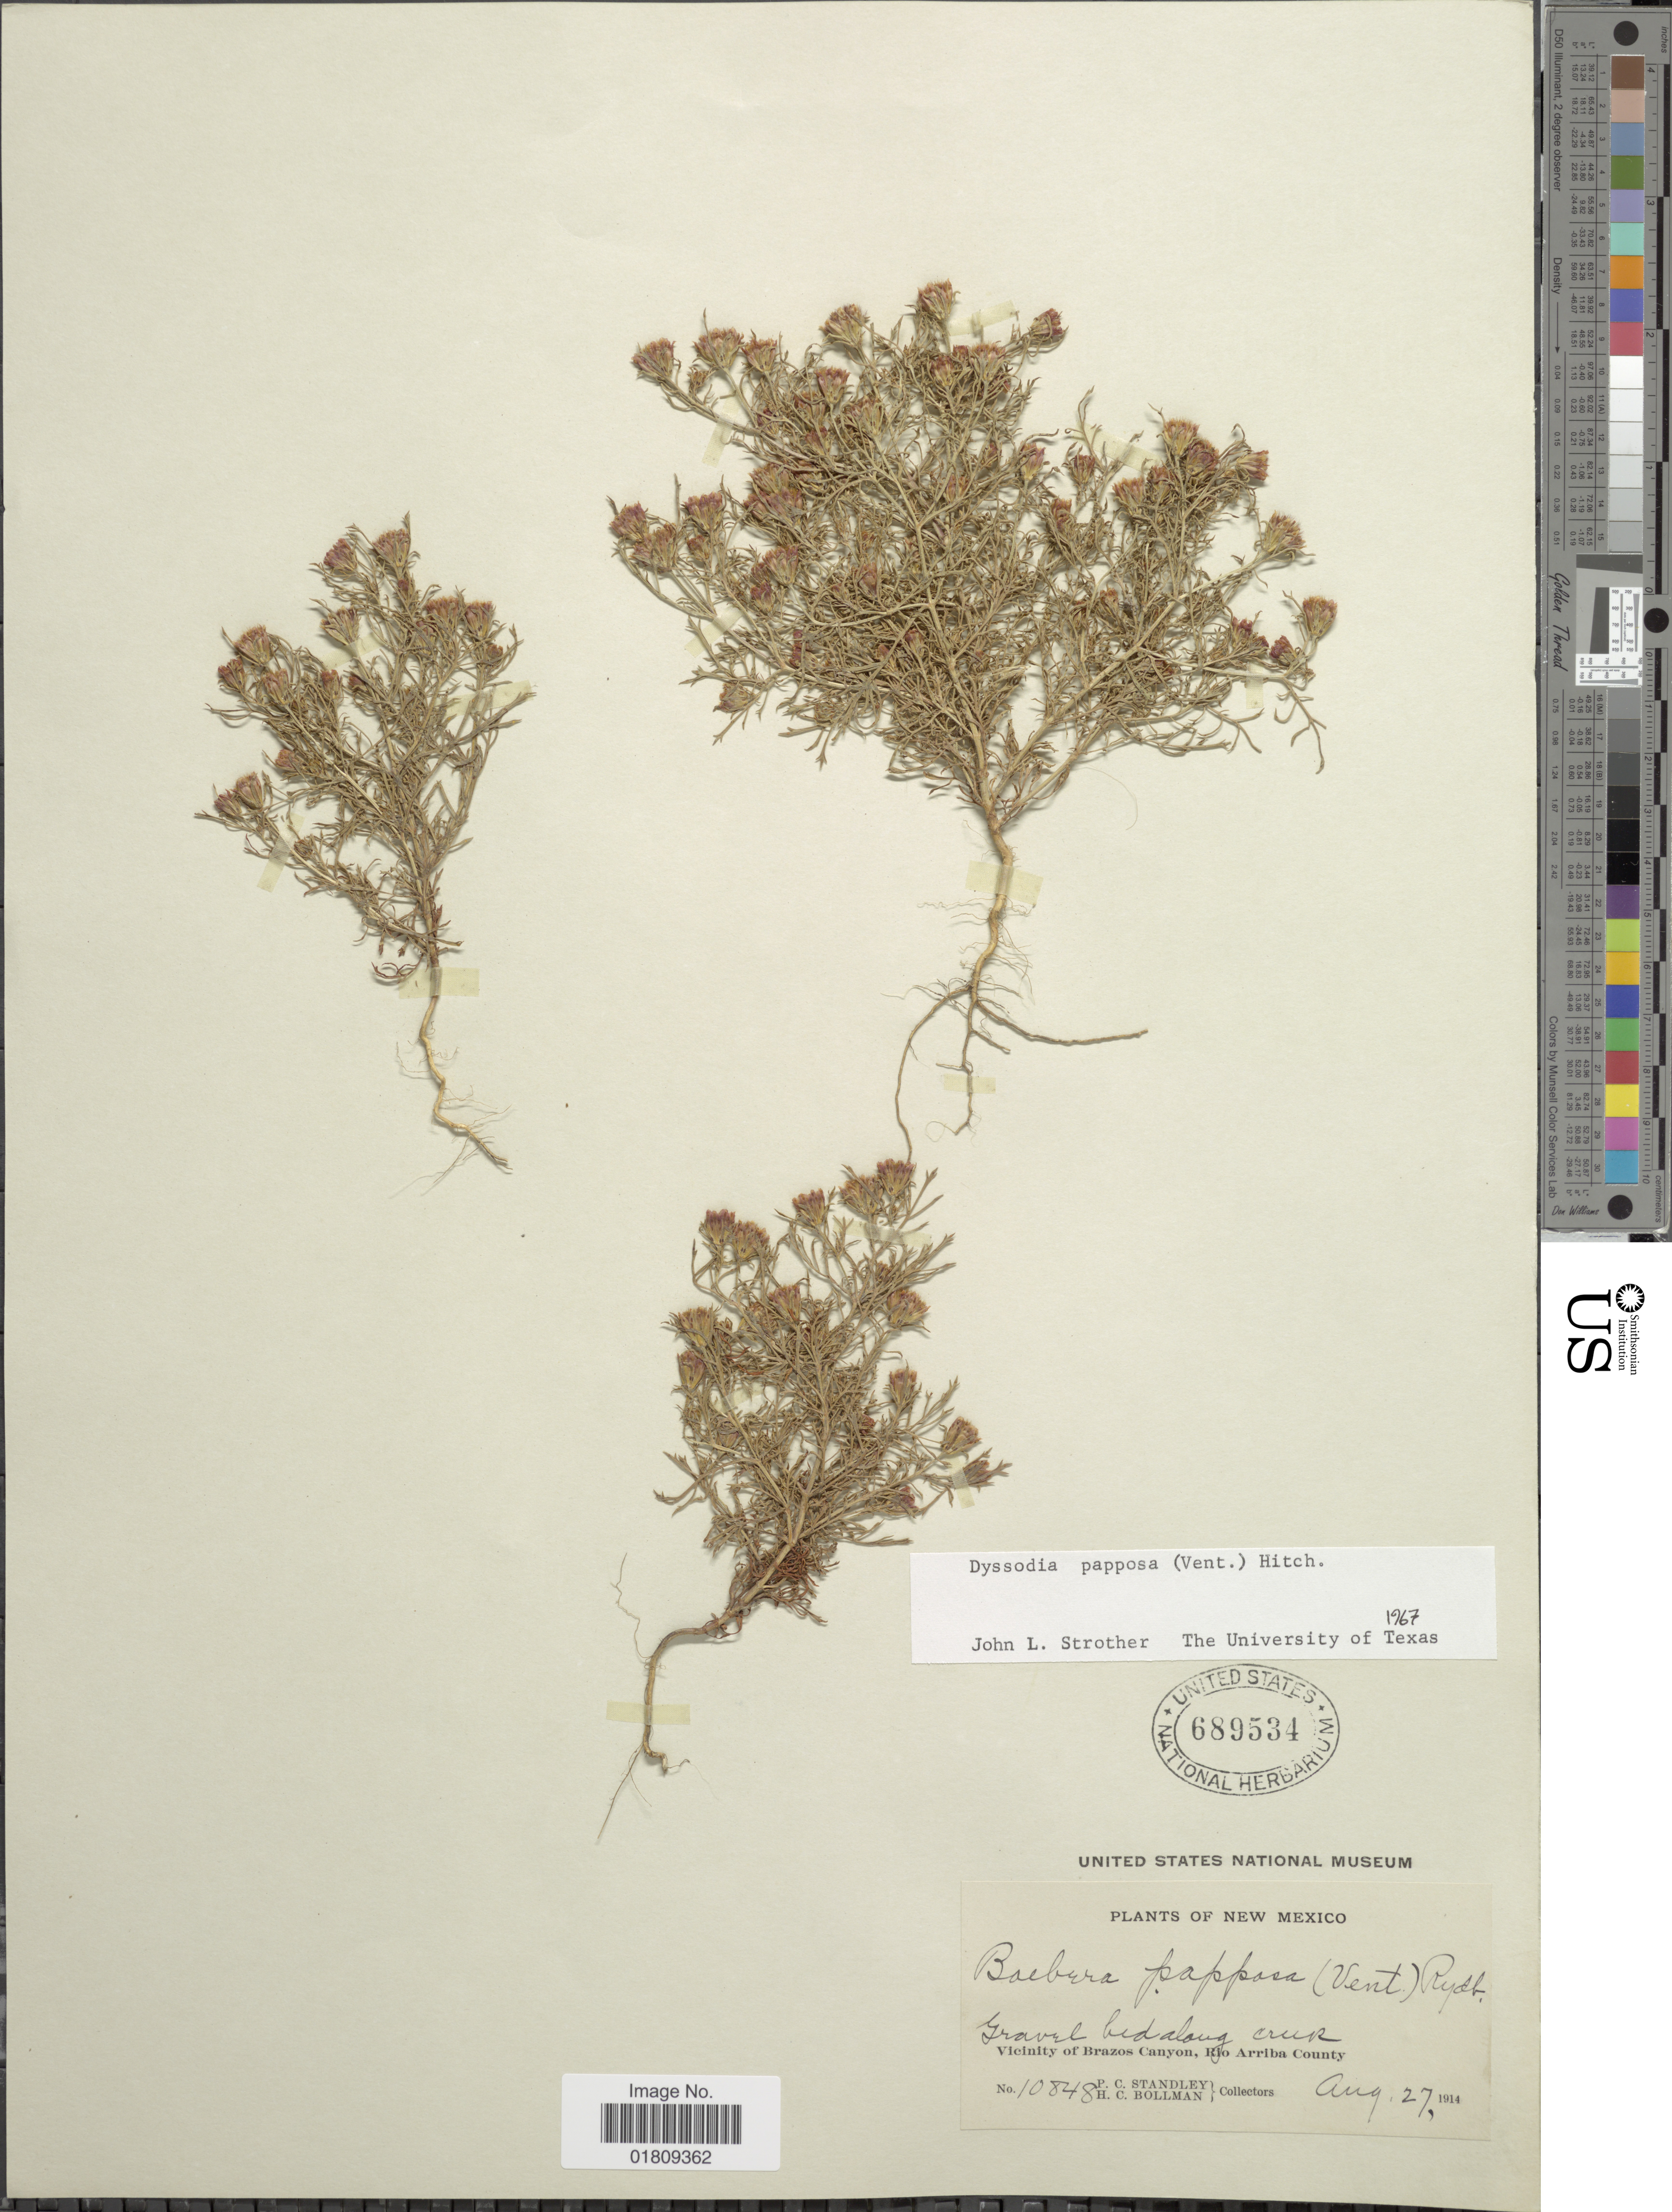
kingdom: Plantae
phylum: Tracheophyta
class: Magnoliopsida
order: Asterales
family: Asteraceae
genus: Dyssodia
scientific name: Dyssodia papposa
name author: (Vent.) Hitchc.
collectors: P. C. Standley & H. C. Bollman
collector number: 10848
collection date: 1914-08-27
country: United States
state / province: New Mexico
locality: Gravel bed along creek, vicinity of Brazos Canyon, Rio Arriba County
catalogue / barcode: US 689534